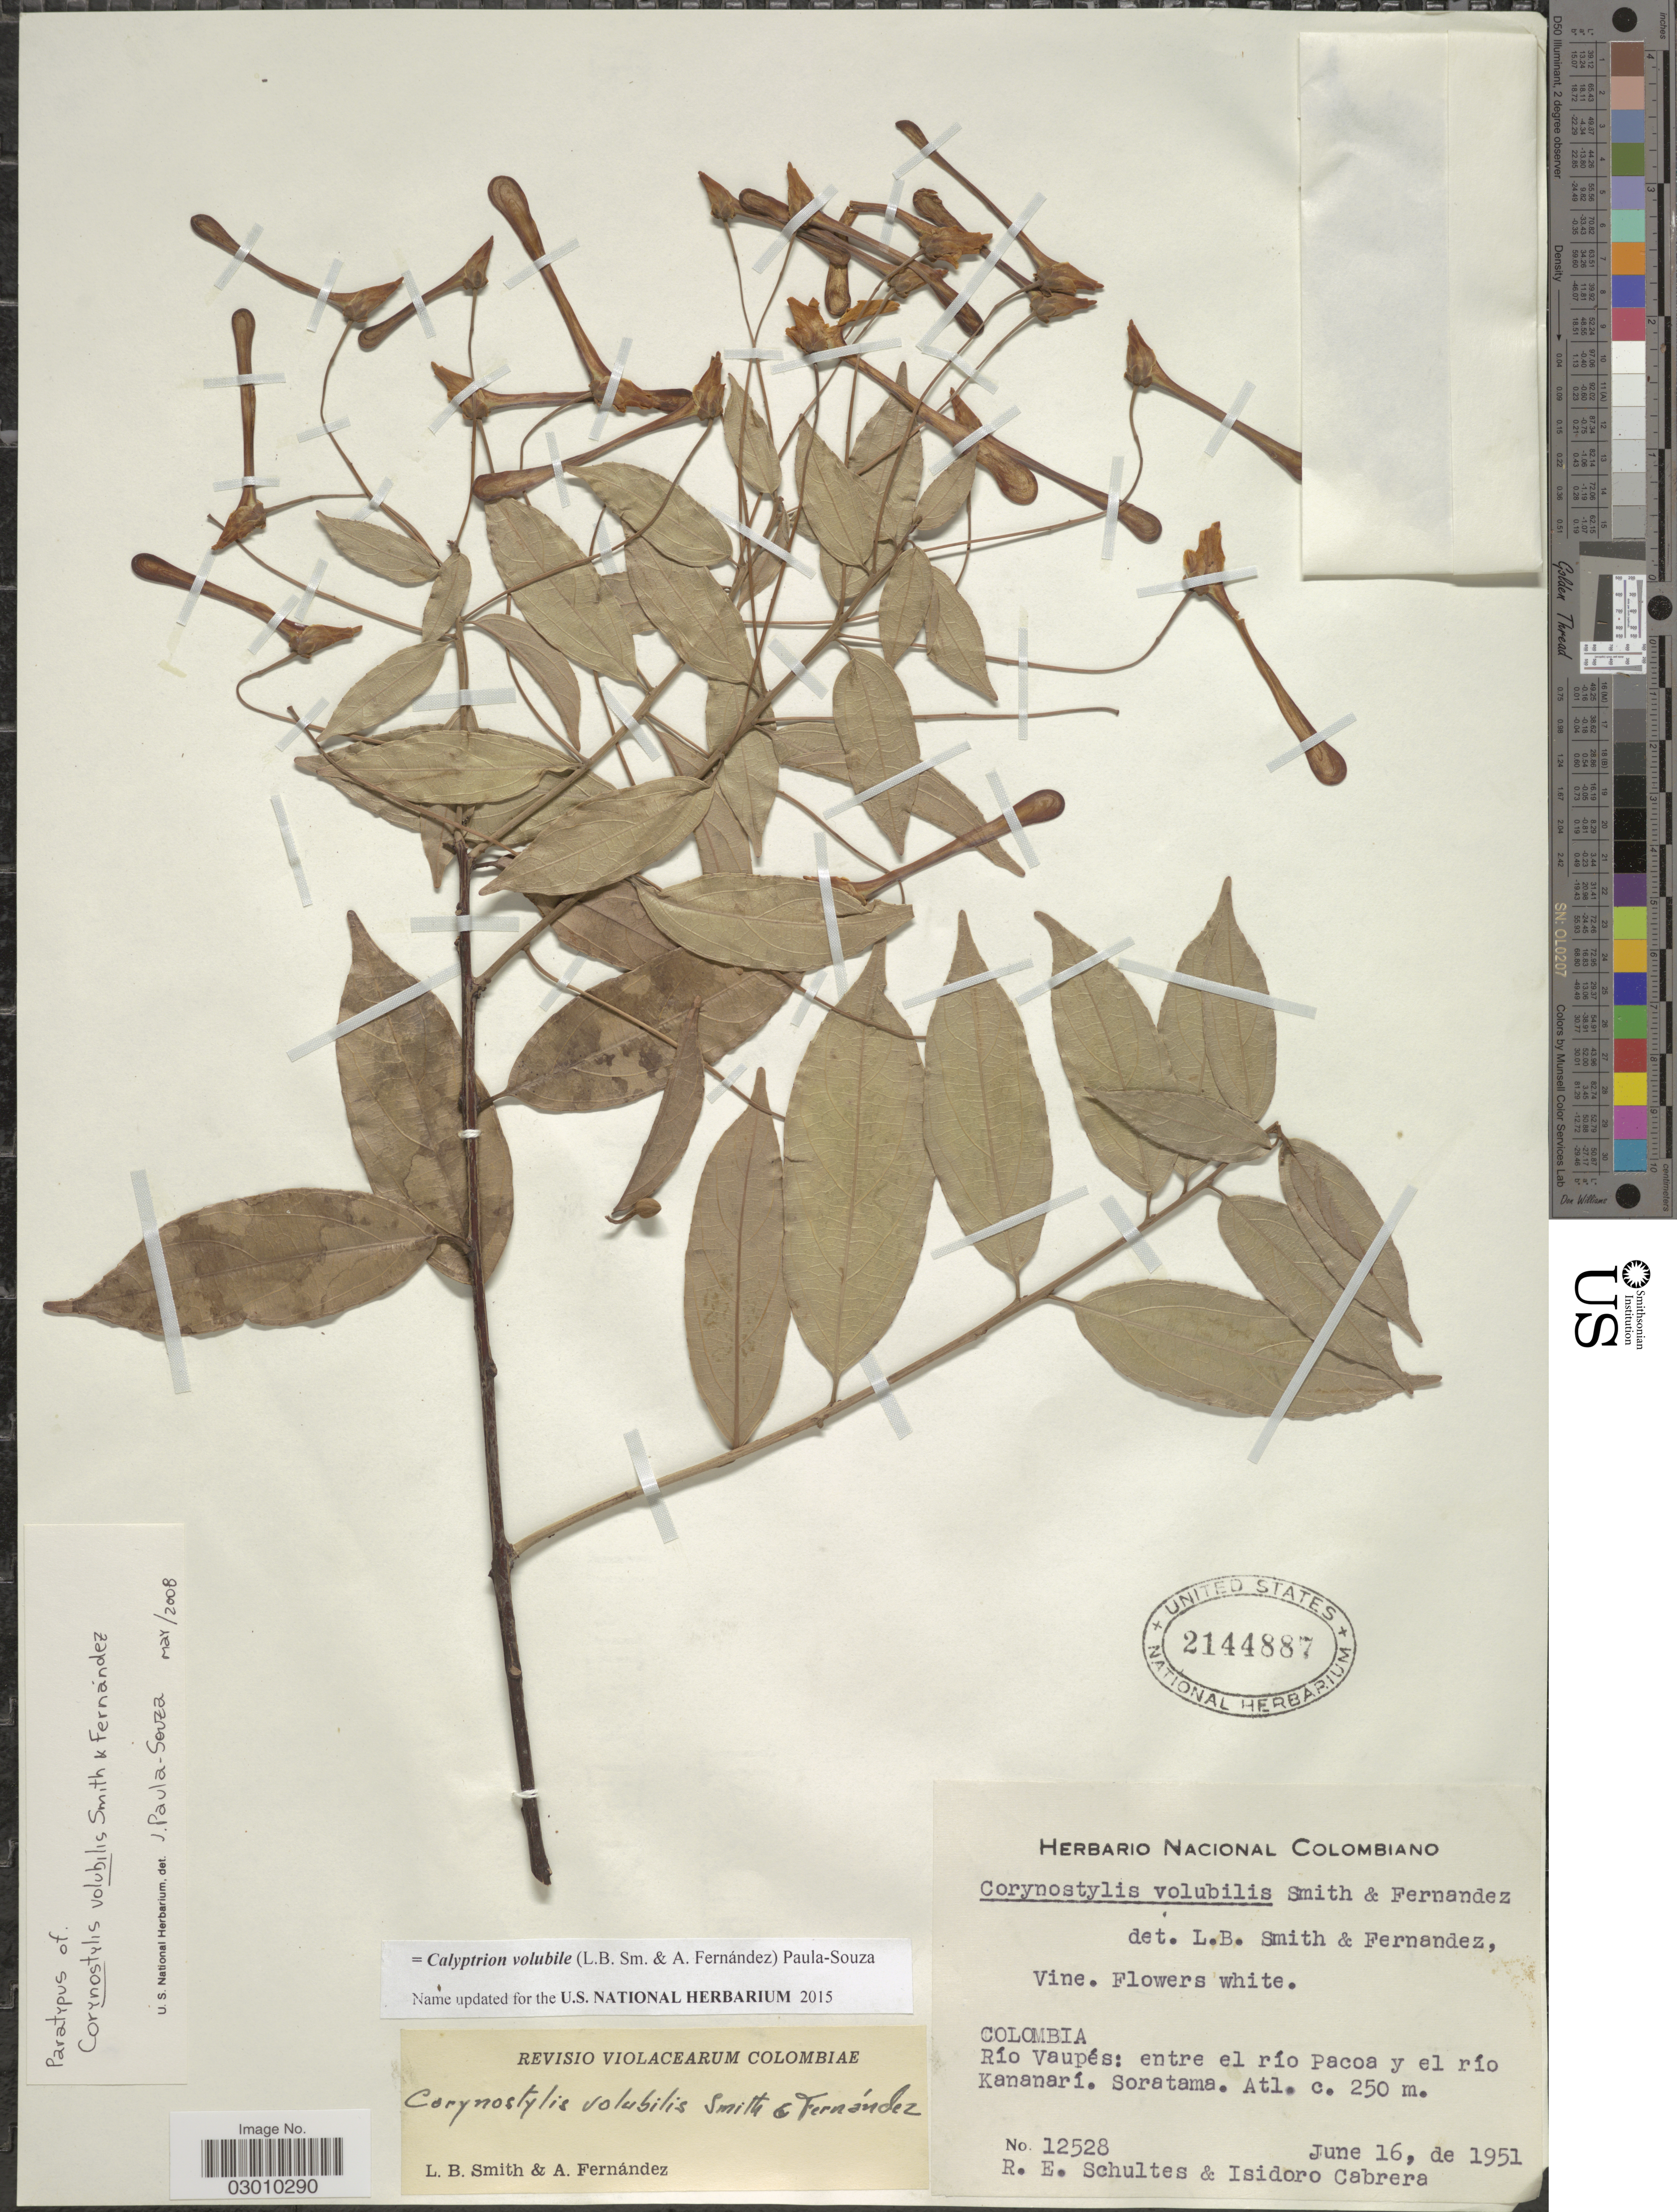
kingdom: Plantae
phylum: Tracheophyta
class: Magnoliopsida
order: Malpighiales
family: Violaceae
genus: Calyptrion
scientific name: Calyptrion volubile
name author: (L.B. Sm. & A. Fernández) Paula-Souza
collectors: R. E. Schultes & I. Cabrera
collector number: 12528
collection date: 1951-06-16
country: Colombia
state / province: Vaupés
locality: Río Vaupés: entre el río Pacoa y el río Kananarí. Soratama.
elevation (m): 250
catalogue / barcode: US 2144887